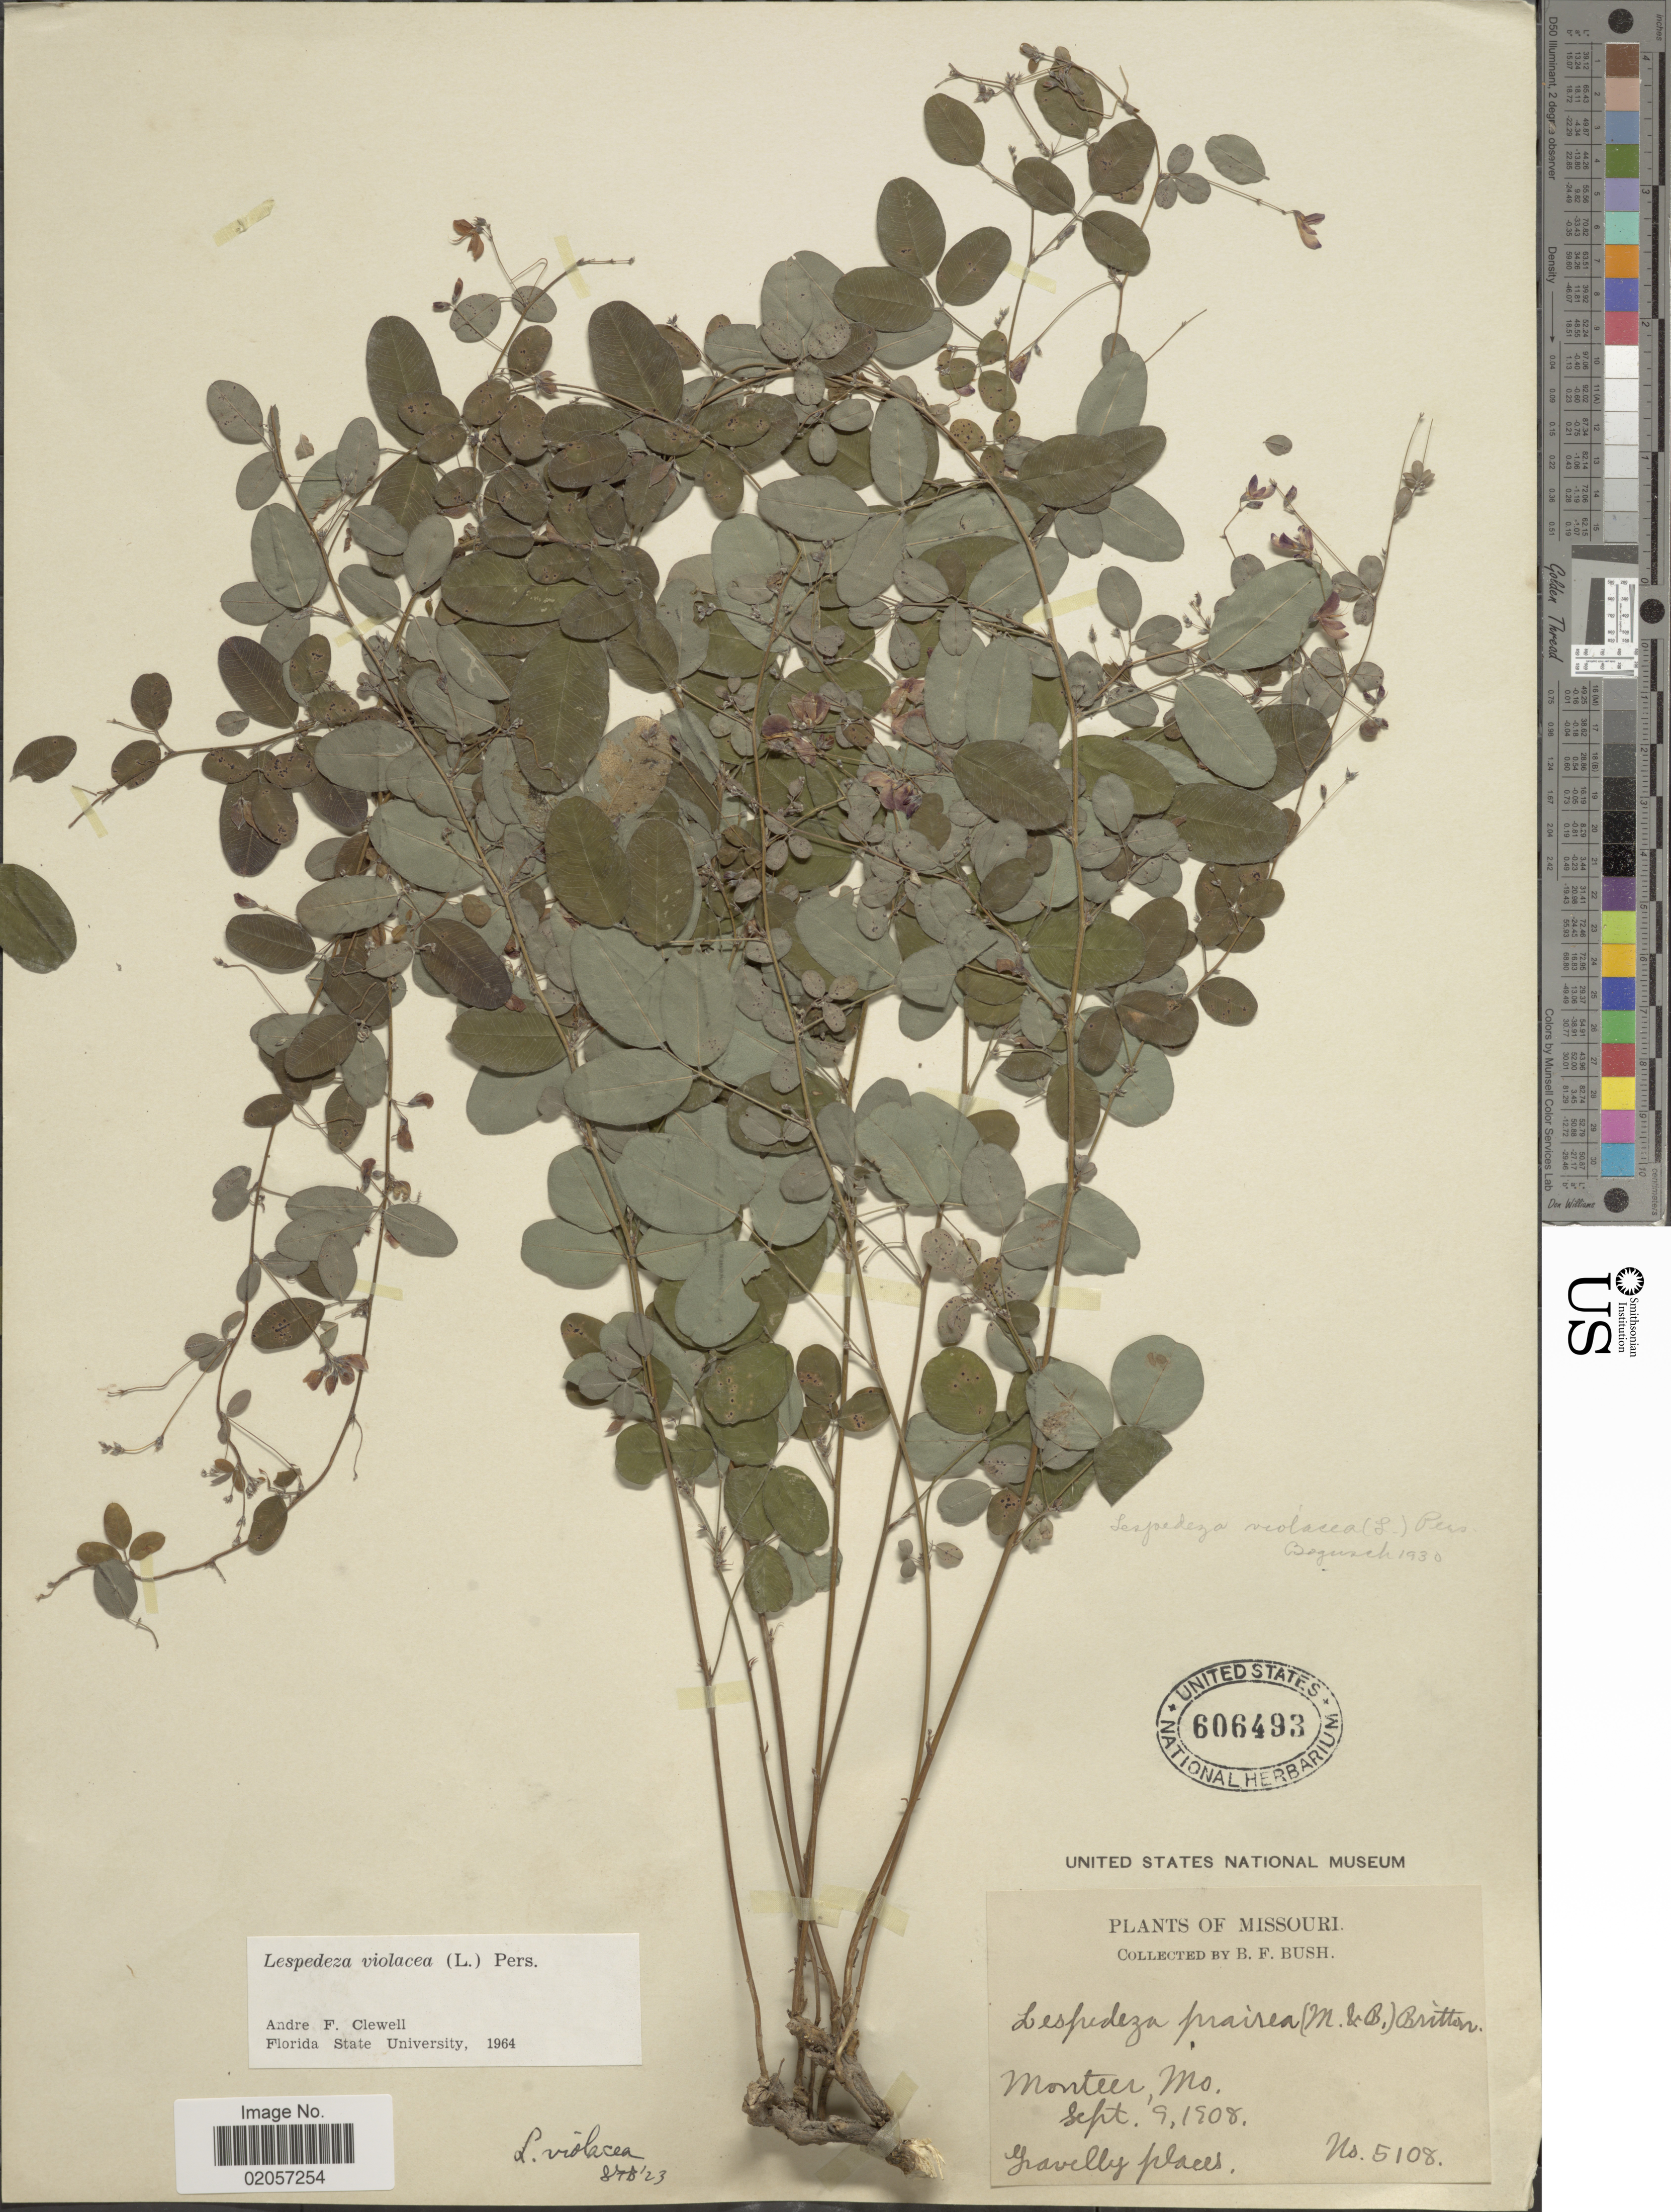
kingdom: Plantae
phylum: Tracheophyta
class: Magnoliopsida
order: Fabales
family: Fabaceae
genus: Lespedeza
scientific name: Lespedeza violacea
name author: (L.) Pers.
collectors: B. F. Bush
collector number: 5108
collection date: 1908-09-09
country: United States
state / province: Missouri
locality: Monteer Mo, Missouri.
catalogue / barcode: US 606493